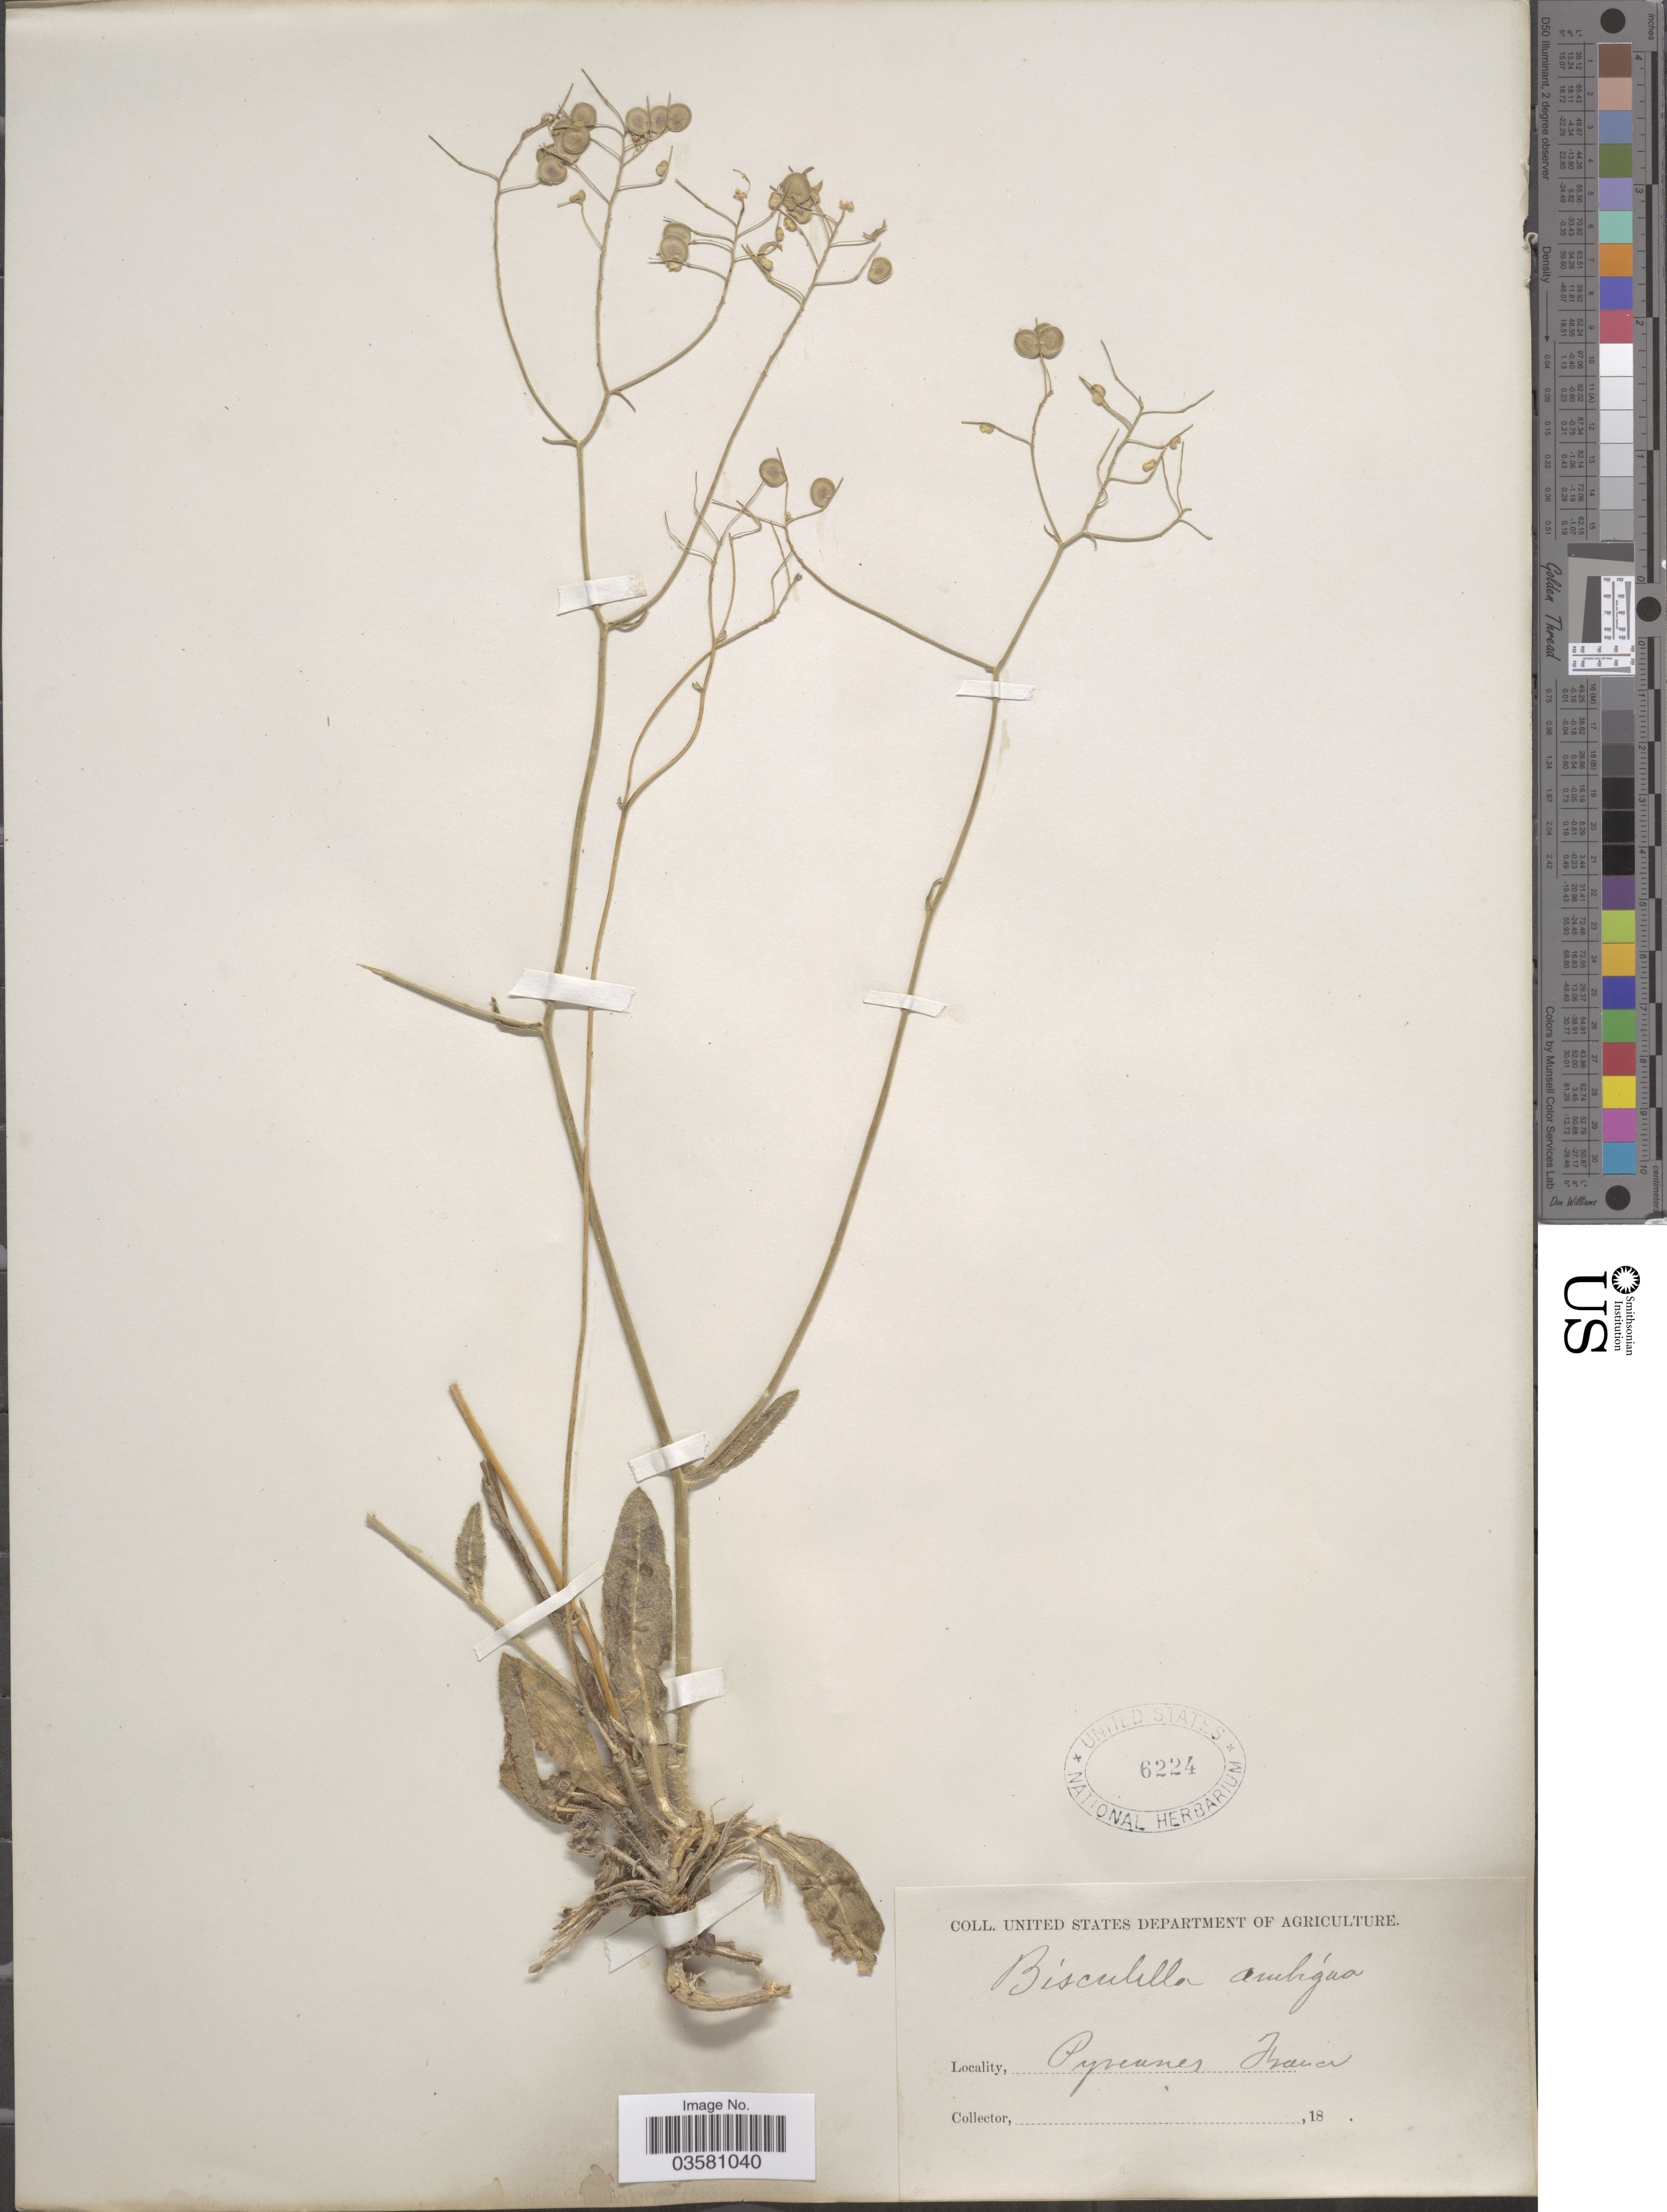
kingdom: Plantae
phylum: Tracheophyta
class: Magnoliopsida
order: Brassicales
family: Brassicaceae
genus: Biscutella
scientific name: Biscutella ambigua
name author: DC.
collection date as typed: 18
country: France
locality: Pyrennes.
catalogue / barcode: US 6224